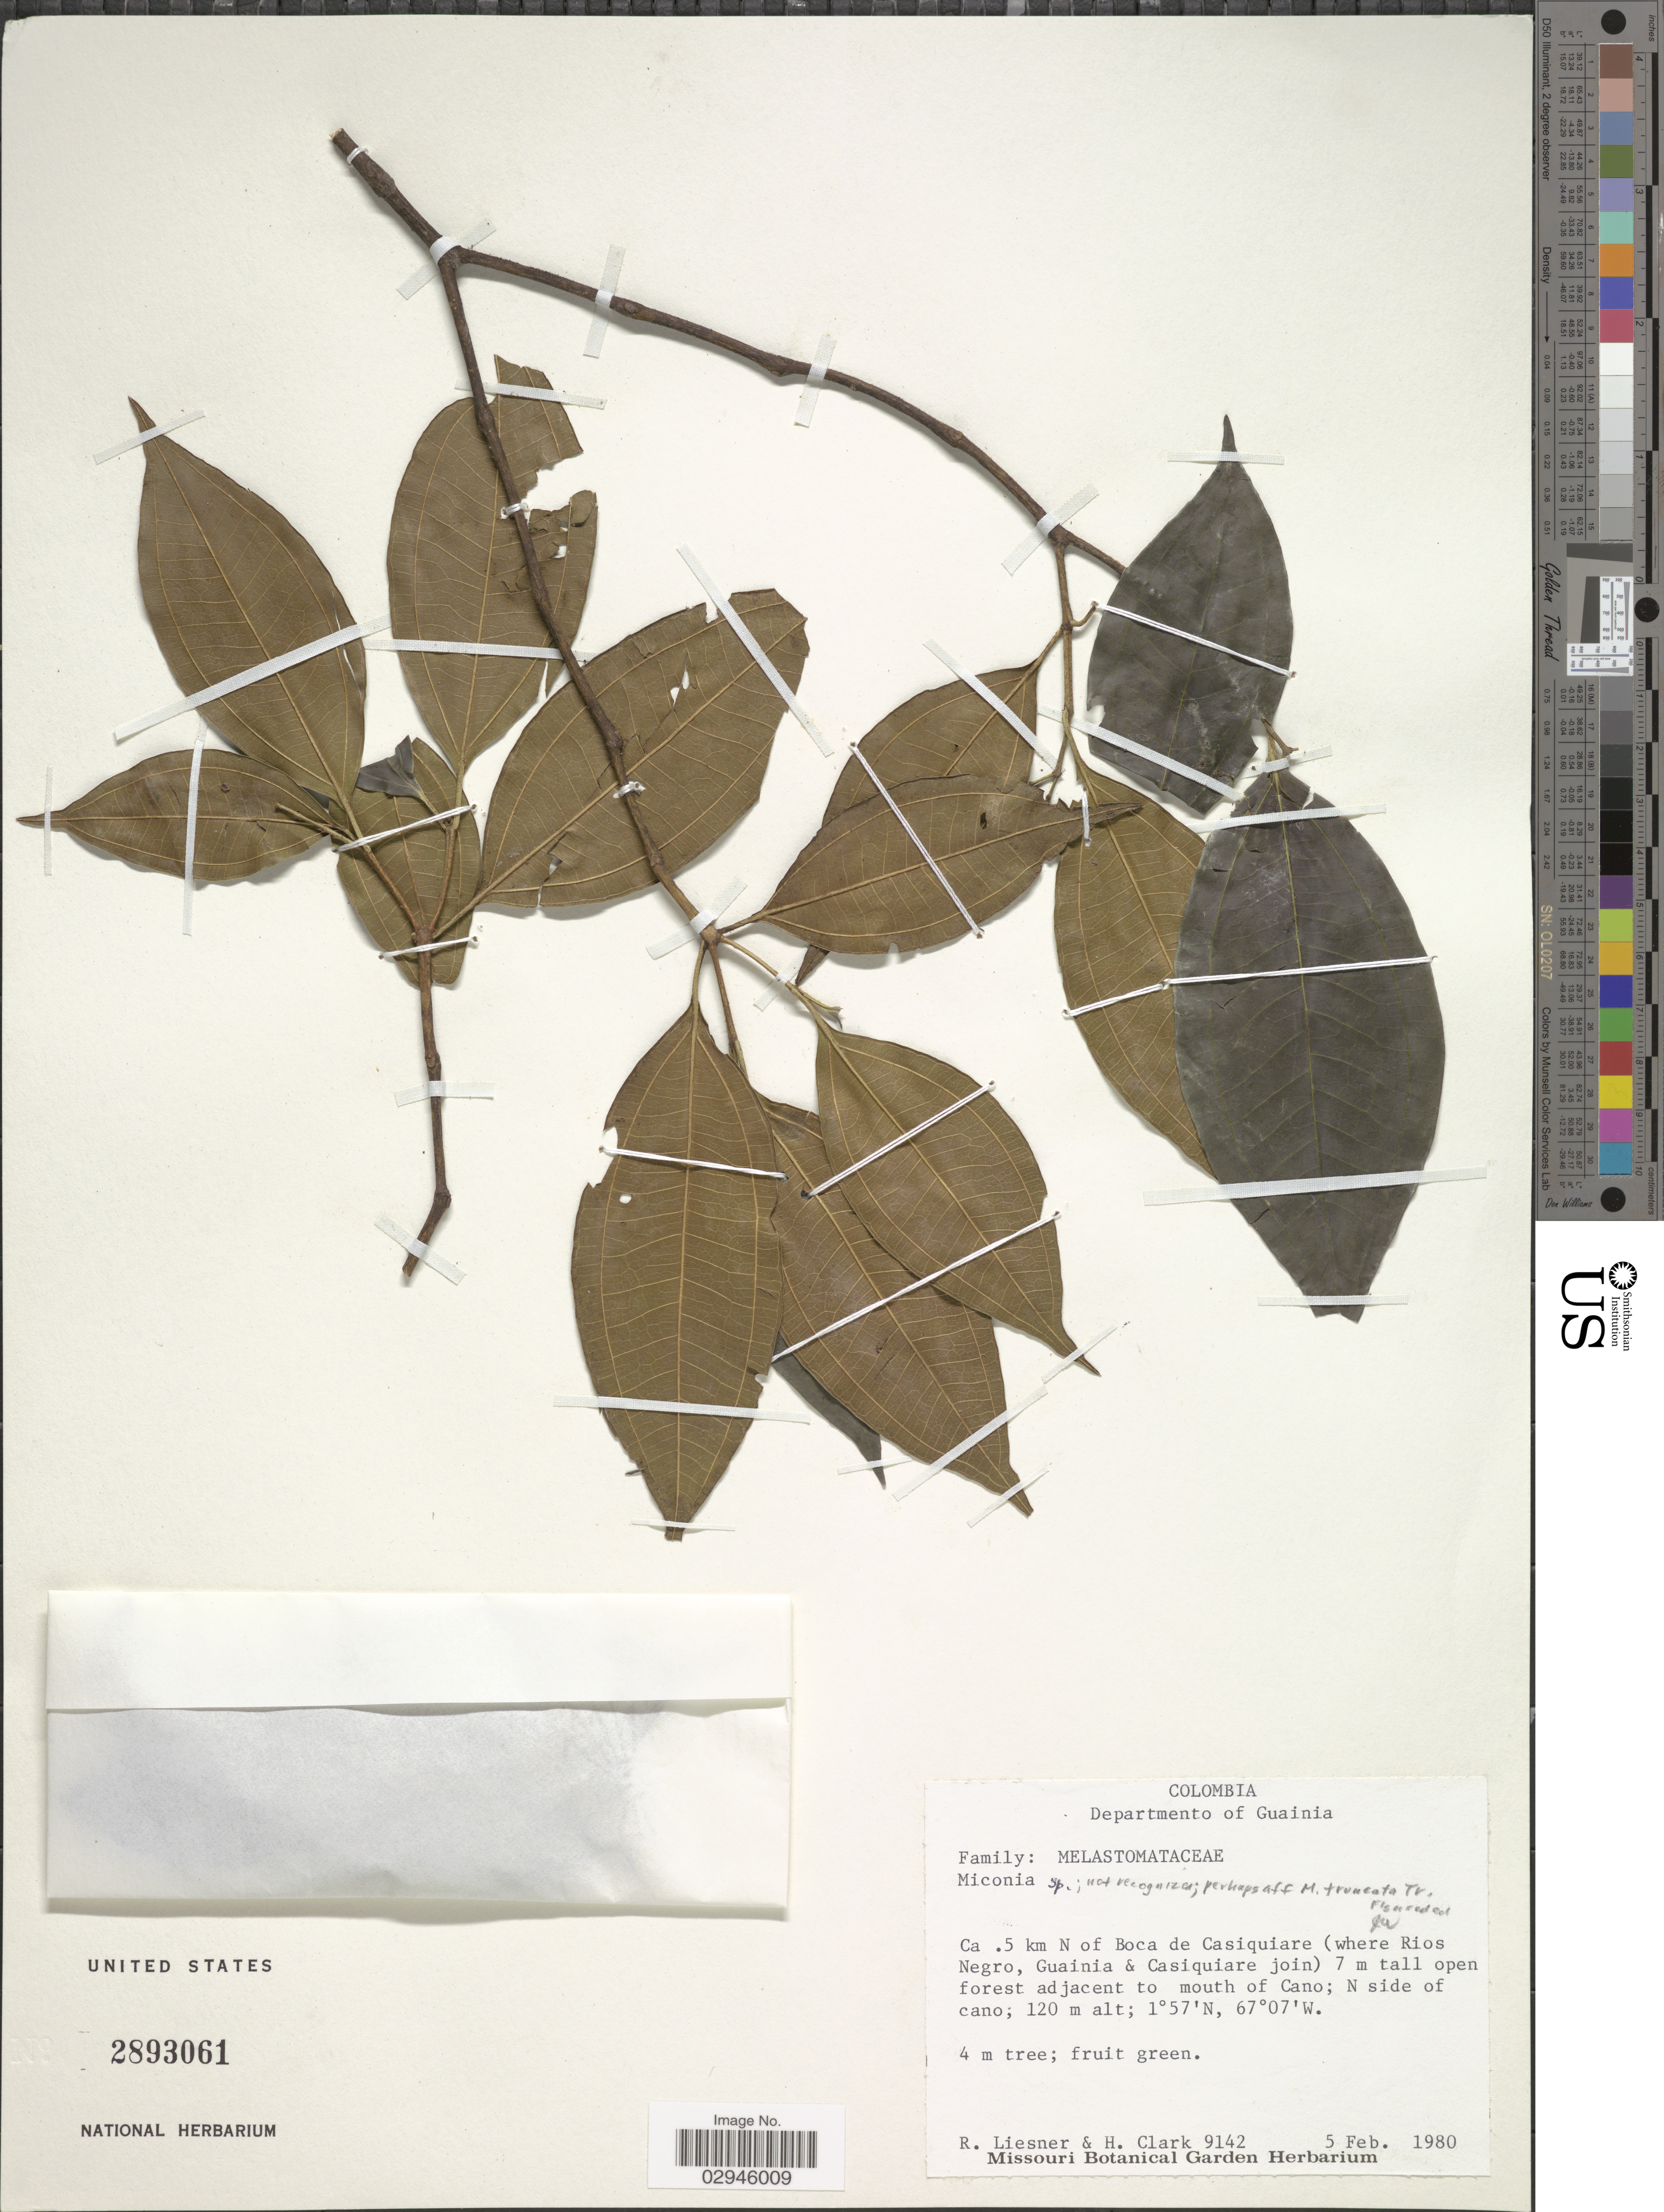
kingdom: Plantae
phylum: Tracheophyta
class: Magnoliopsida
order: Myrtales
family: Melastomataceae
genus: Miconia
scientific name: Miconia sp.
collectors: R. L. Liesner & H. Clark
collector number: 9142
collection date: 1980-02-05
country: Colombia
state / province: Guainía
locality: Departmento of Guainia. Ca .5 km N of Boca de Casiquiare (where Rios Negre, Guainia & Casiquiare join) 7 m tall open forest adjacent to mouth of Cano; N side of cano.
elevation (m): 120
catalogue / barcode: US 2893061